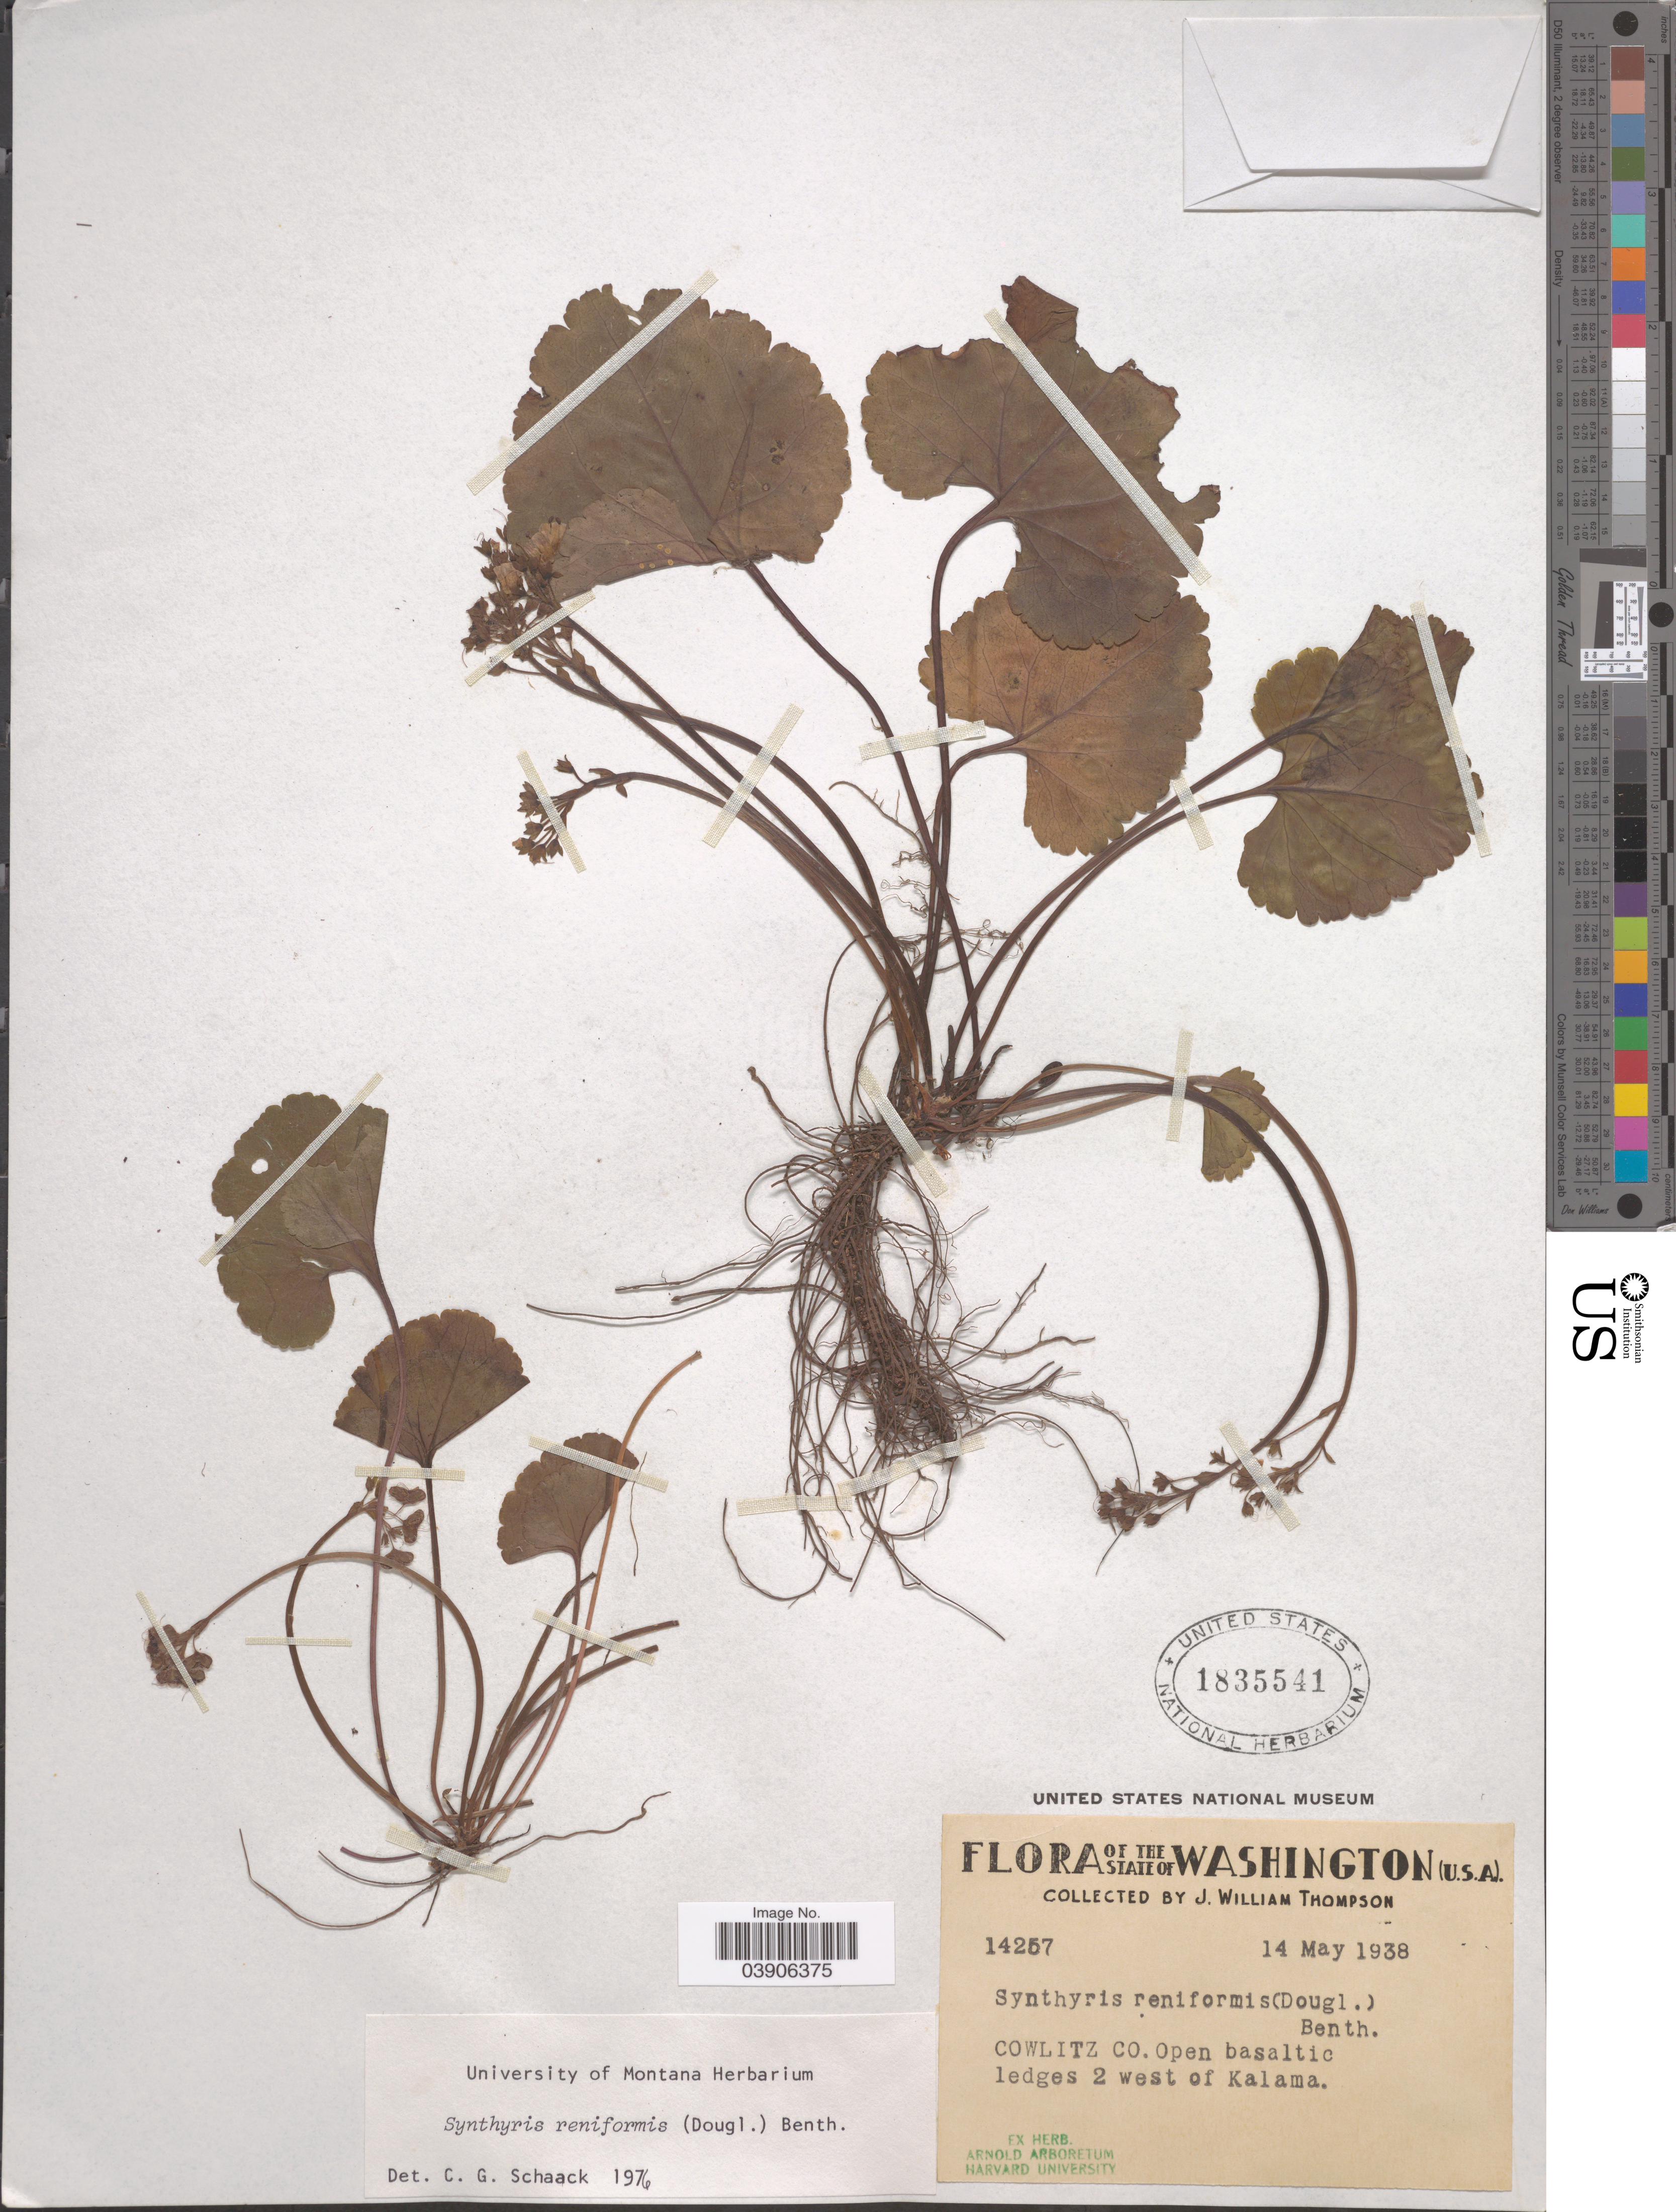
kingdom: Plantae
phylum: Tracheophyta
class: Magnoliopsida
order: Lamiales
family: Plantaginaceae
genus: Synthyris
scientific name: Synthyris reniformis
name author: Benth.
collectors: J. W. Thompson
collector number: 14257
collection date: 1938-05-14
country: United States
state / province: Washington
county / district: Cowlitz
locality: Cowlitz Co. Open basaltic ledges 2 west of Kalama.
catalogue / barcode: US 1835541